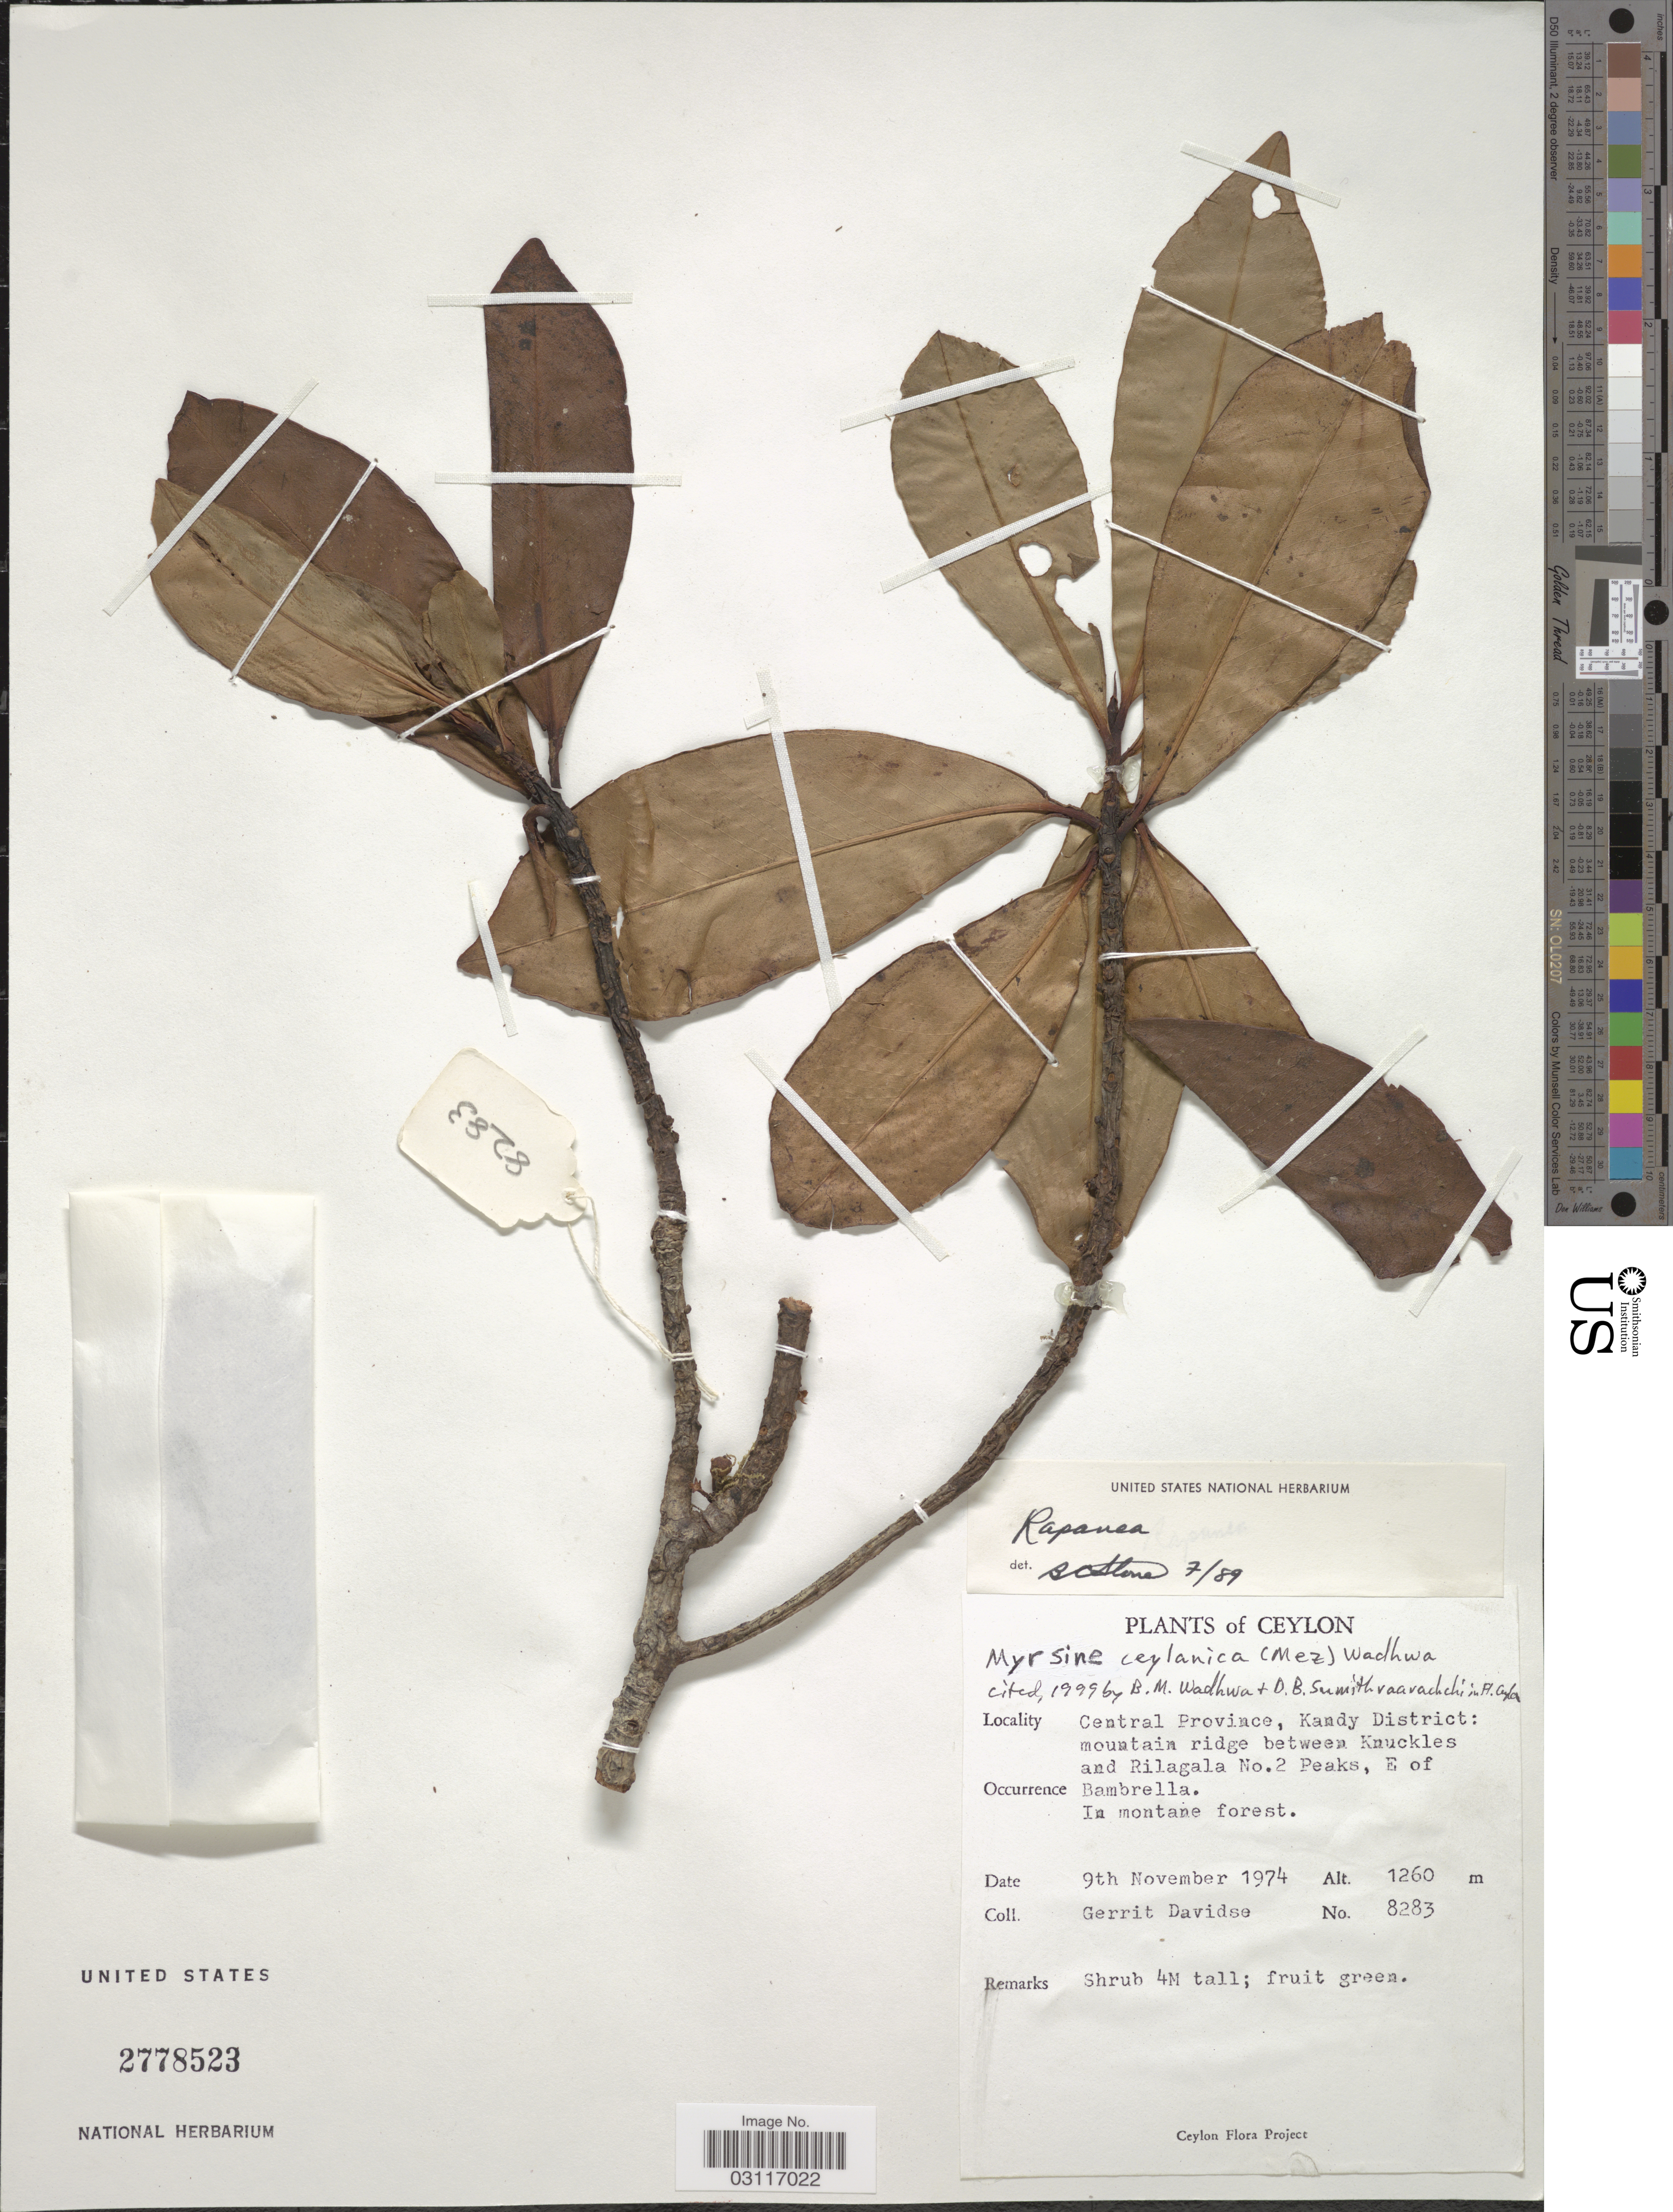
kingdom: Plantae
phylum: Tracheophyta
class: Magnoliopsida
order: Ericales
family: Primulaceae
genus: Myrsine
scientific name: Myrsine ceylanica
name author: (Mez) Wadhwa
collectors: G. Davidse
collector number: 8283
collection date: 1974-11-09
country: Sri Lanka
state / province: Central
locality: Ceylon. Kandy District: mountain ridge between Knuckles and Rilagala No. 2 Peaks, E of Bambrella.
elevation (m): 1260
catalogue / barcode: US 2778523